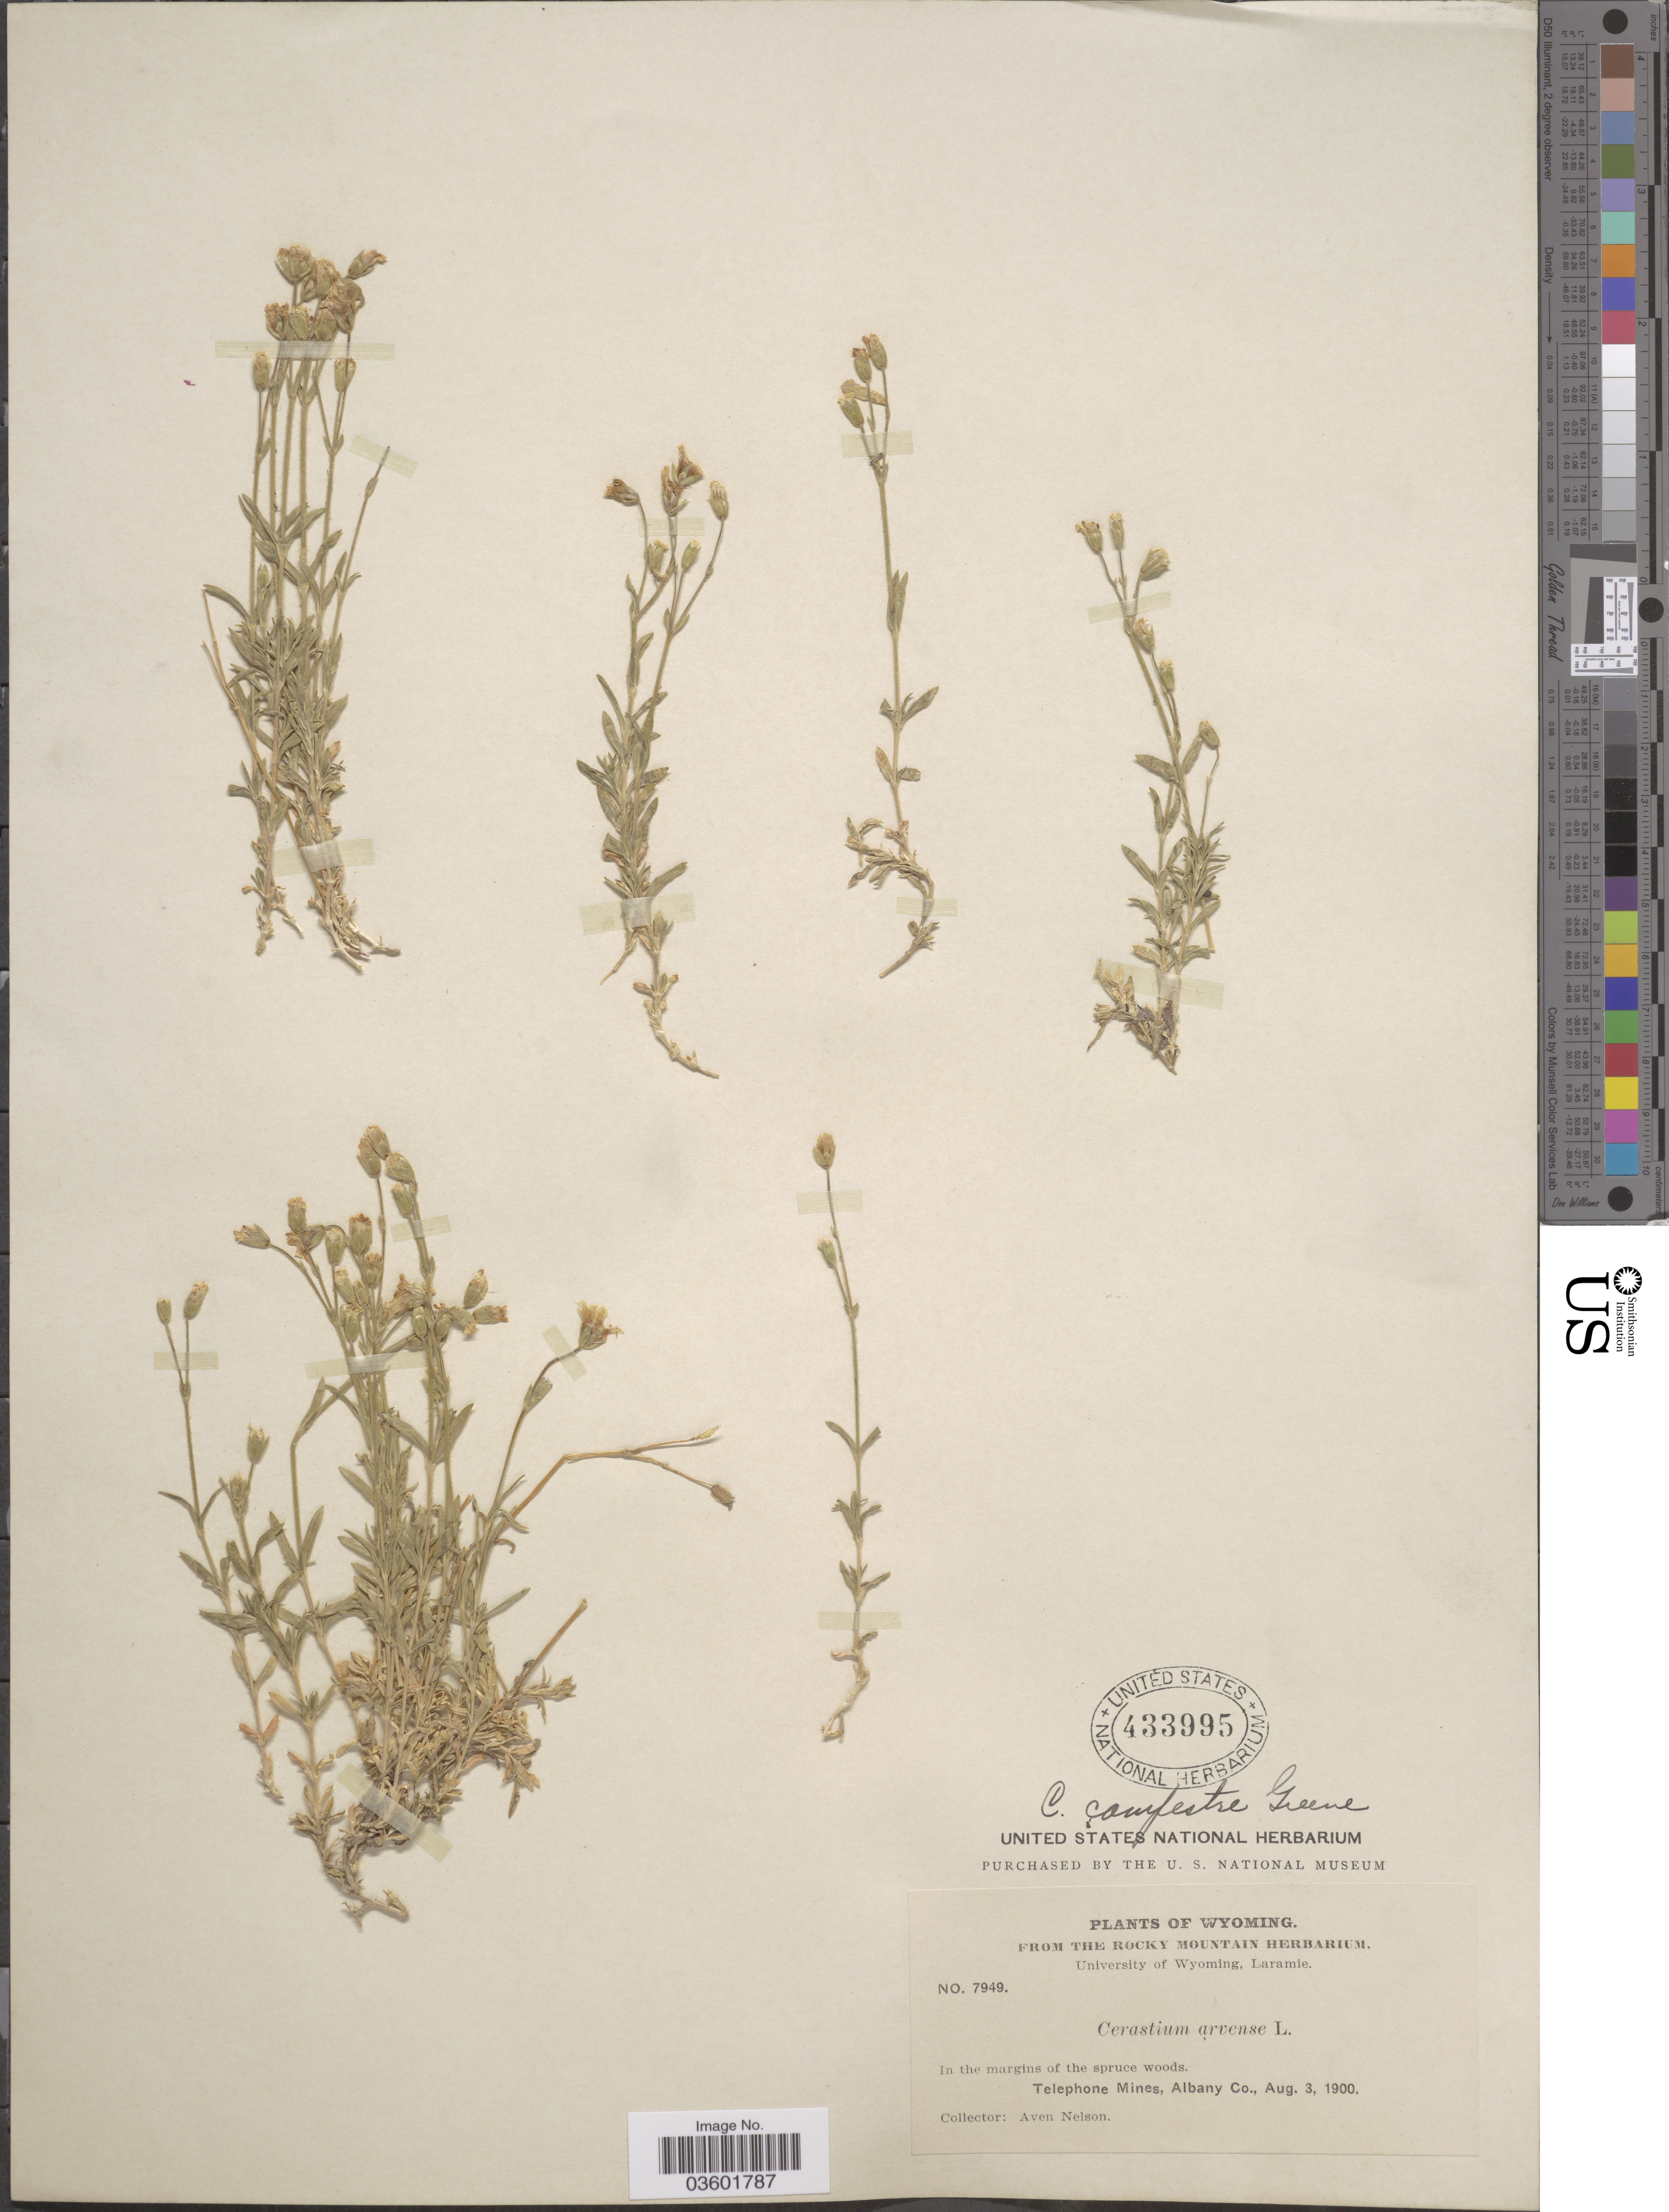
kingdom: Plantae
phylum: Tracheophyta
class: Magnoliopsida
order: Caryophyllales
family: Caryophyllaceae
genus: Cerastium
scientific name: Cerastium campestre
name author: Greene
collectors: A. Nelson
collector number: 7949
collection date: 1900-08-03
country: United States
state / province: Wyoming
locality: Telephone Mines, Albany Co.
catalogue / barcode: US 433995